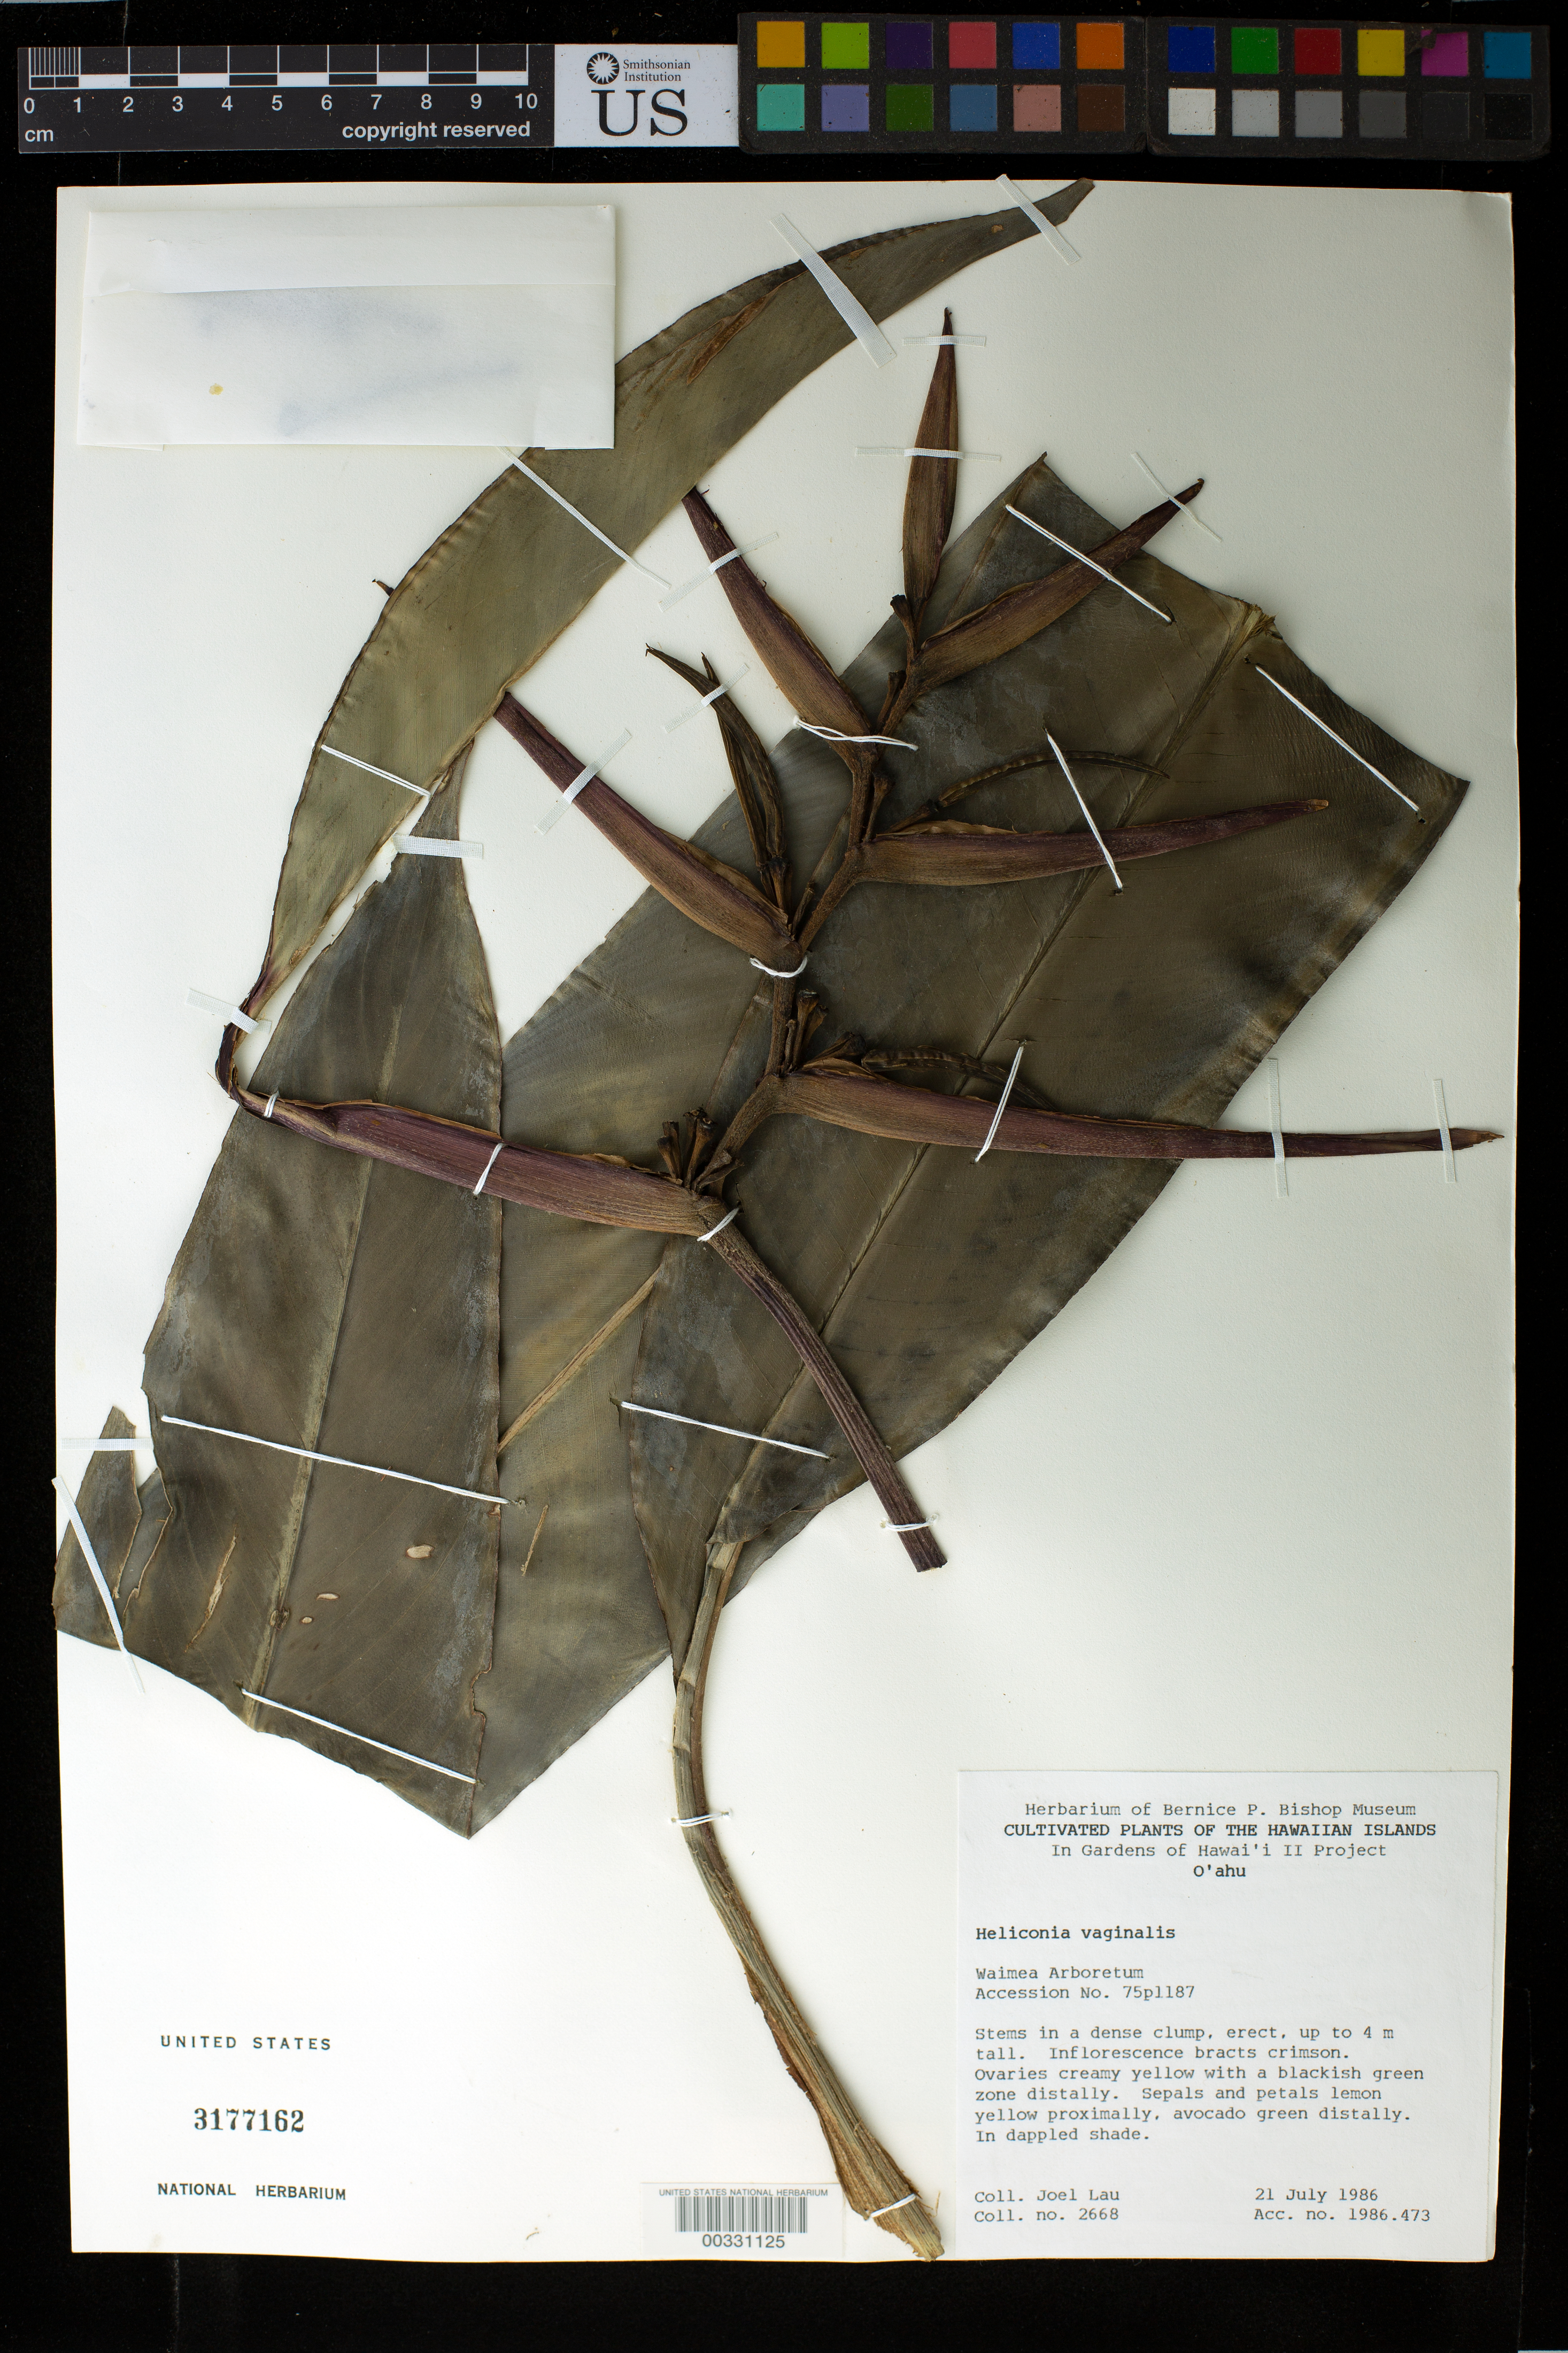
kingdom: Plantae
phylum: Tracheophyta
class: Liliopsida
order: Zingiberales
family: Heliconiaceae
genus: Heliconia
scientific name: Heliconia vaginalis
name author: Benth.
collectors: J. Lau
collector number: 2668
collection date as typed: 21 Jul 1986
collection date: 1986-07-21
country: United States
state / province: Florida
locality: Southern Florida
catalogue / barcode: US 3177162